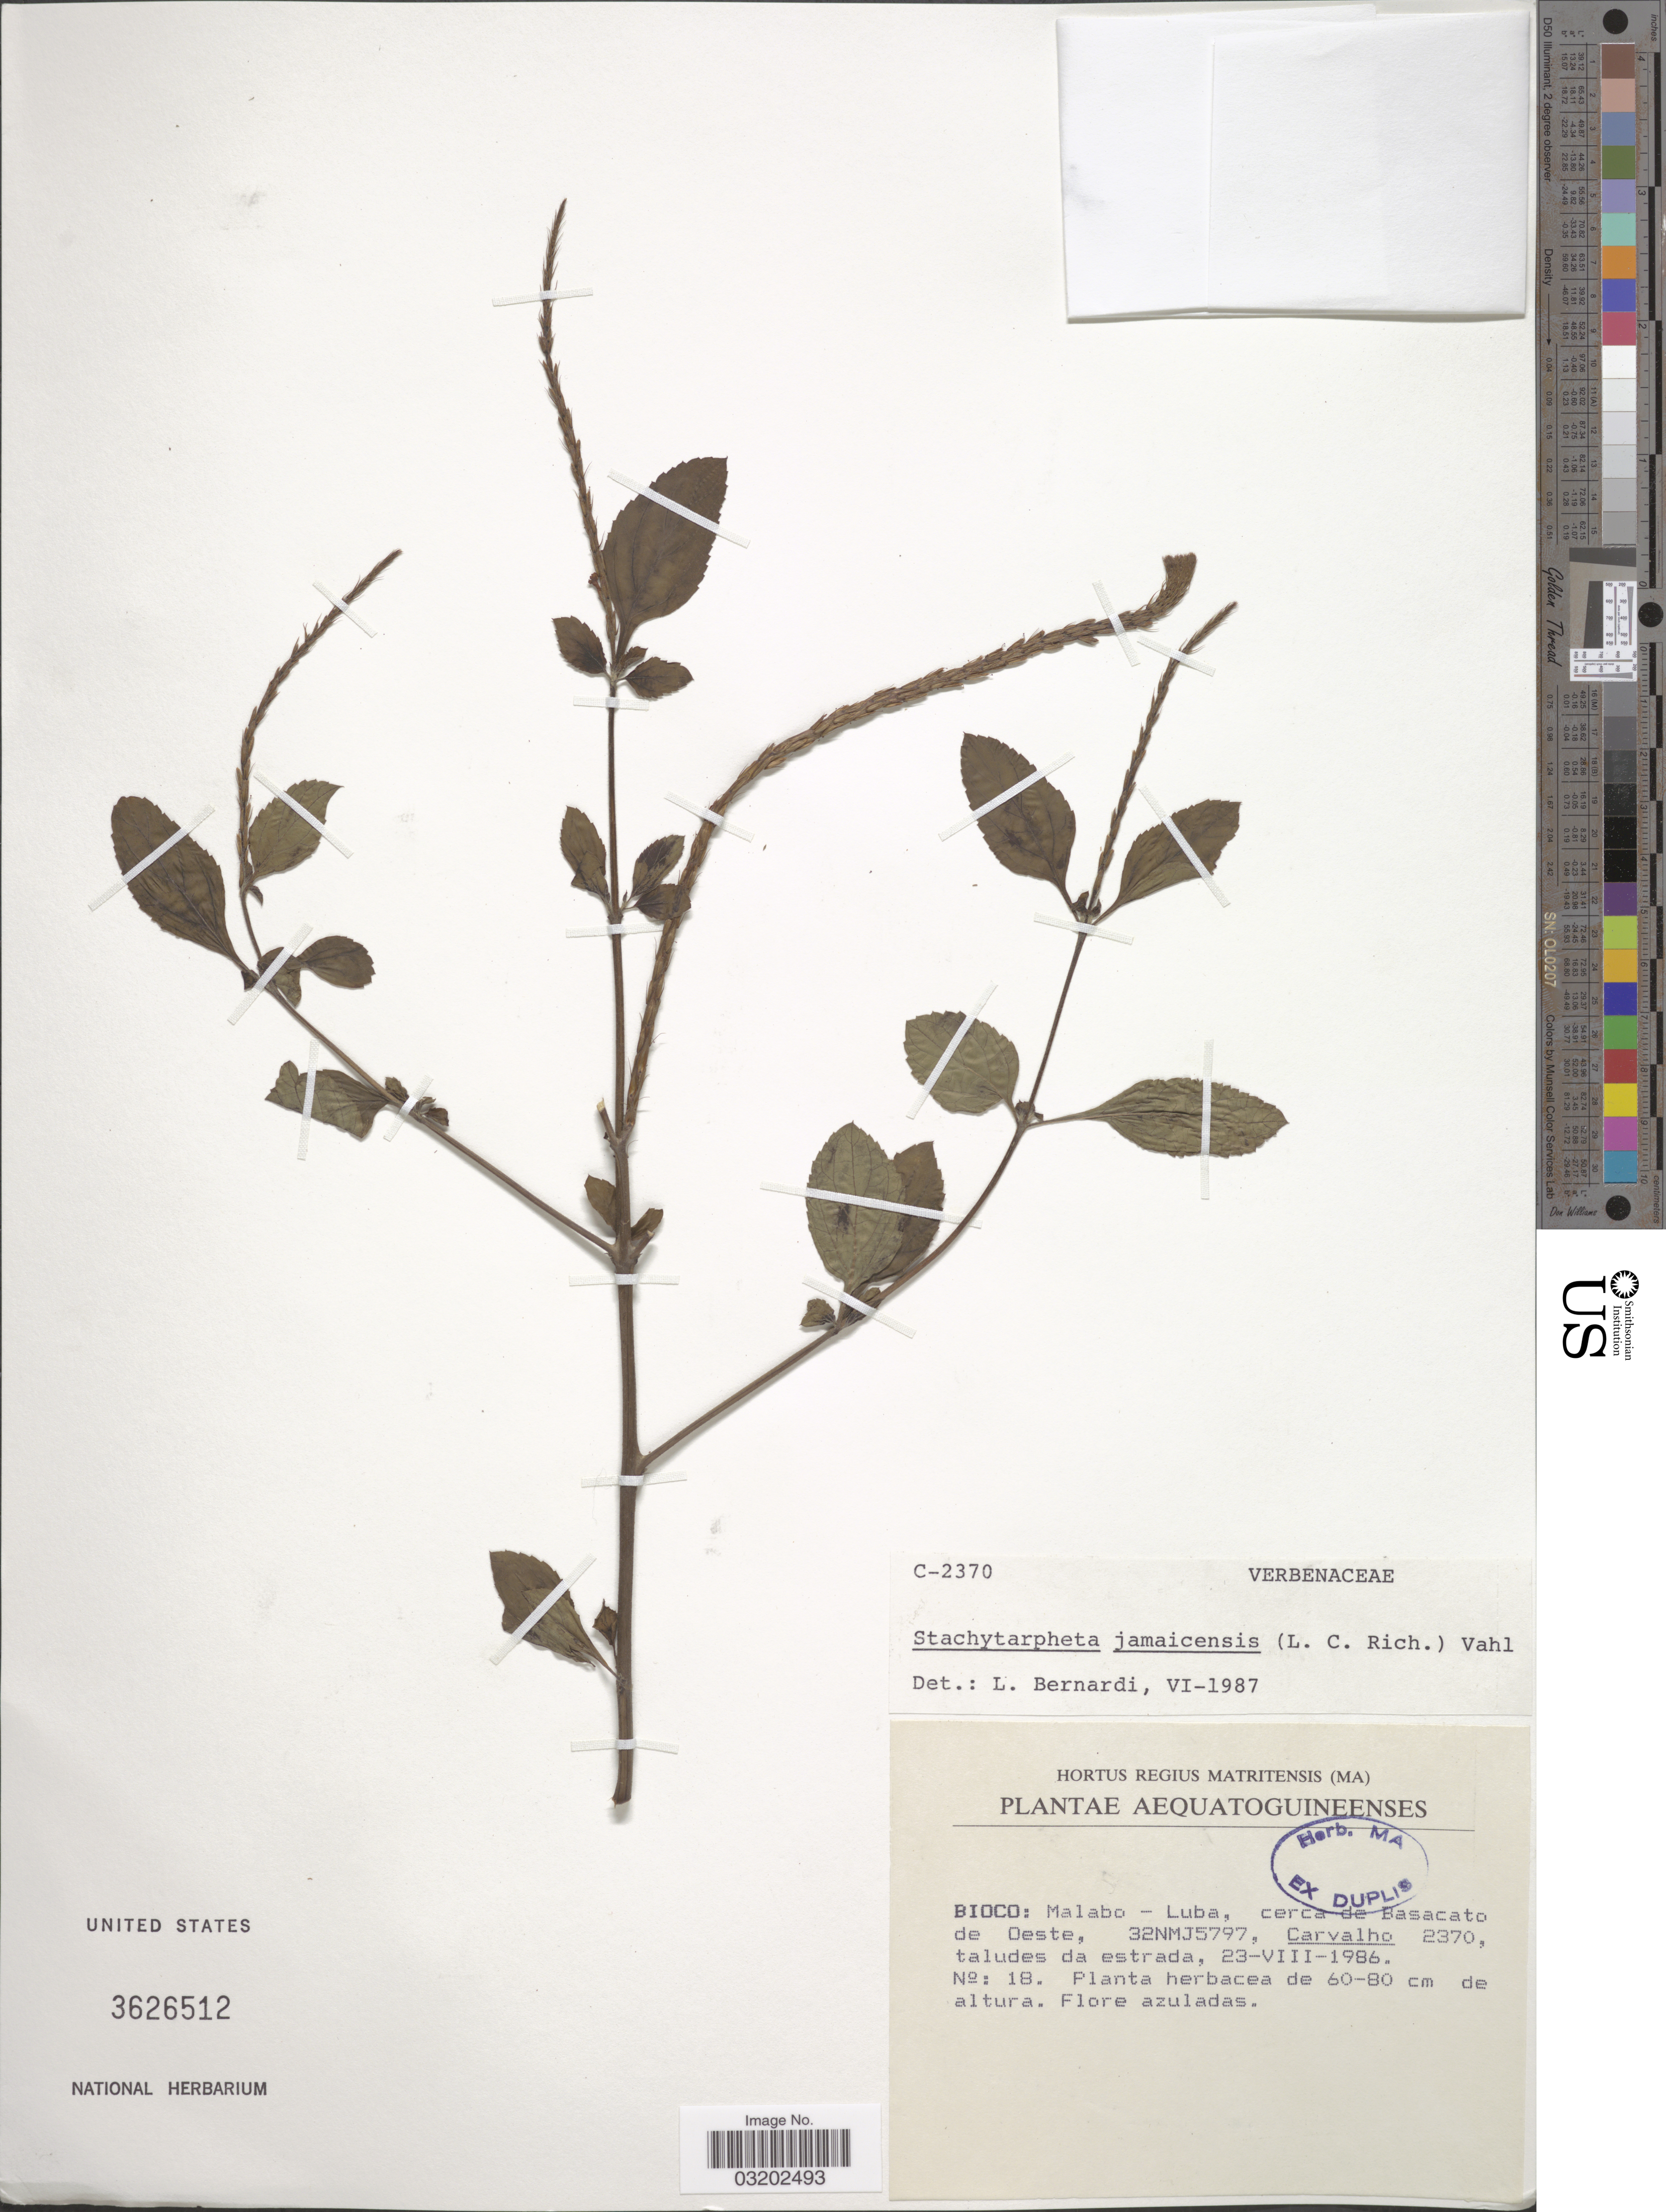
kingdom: Plantae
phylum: Tracheophyta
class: Magnoliopsida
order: Lamiales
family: Verbenaceae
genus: Stachytarpheta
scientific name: Stachytarpheta jamaicensis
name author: (L.) Vahl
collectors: Carvalho, --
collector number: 2370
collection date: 1986-08-23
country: Equatorial Guinea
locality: Aequatoguineenses, Bioco: Malabo - Luba, cerca de Basacato de Oeste, 32NMJ5797.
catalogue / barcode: US 3626512